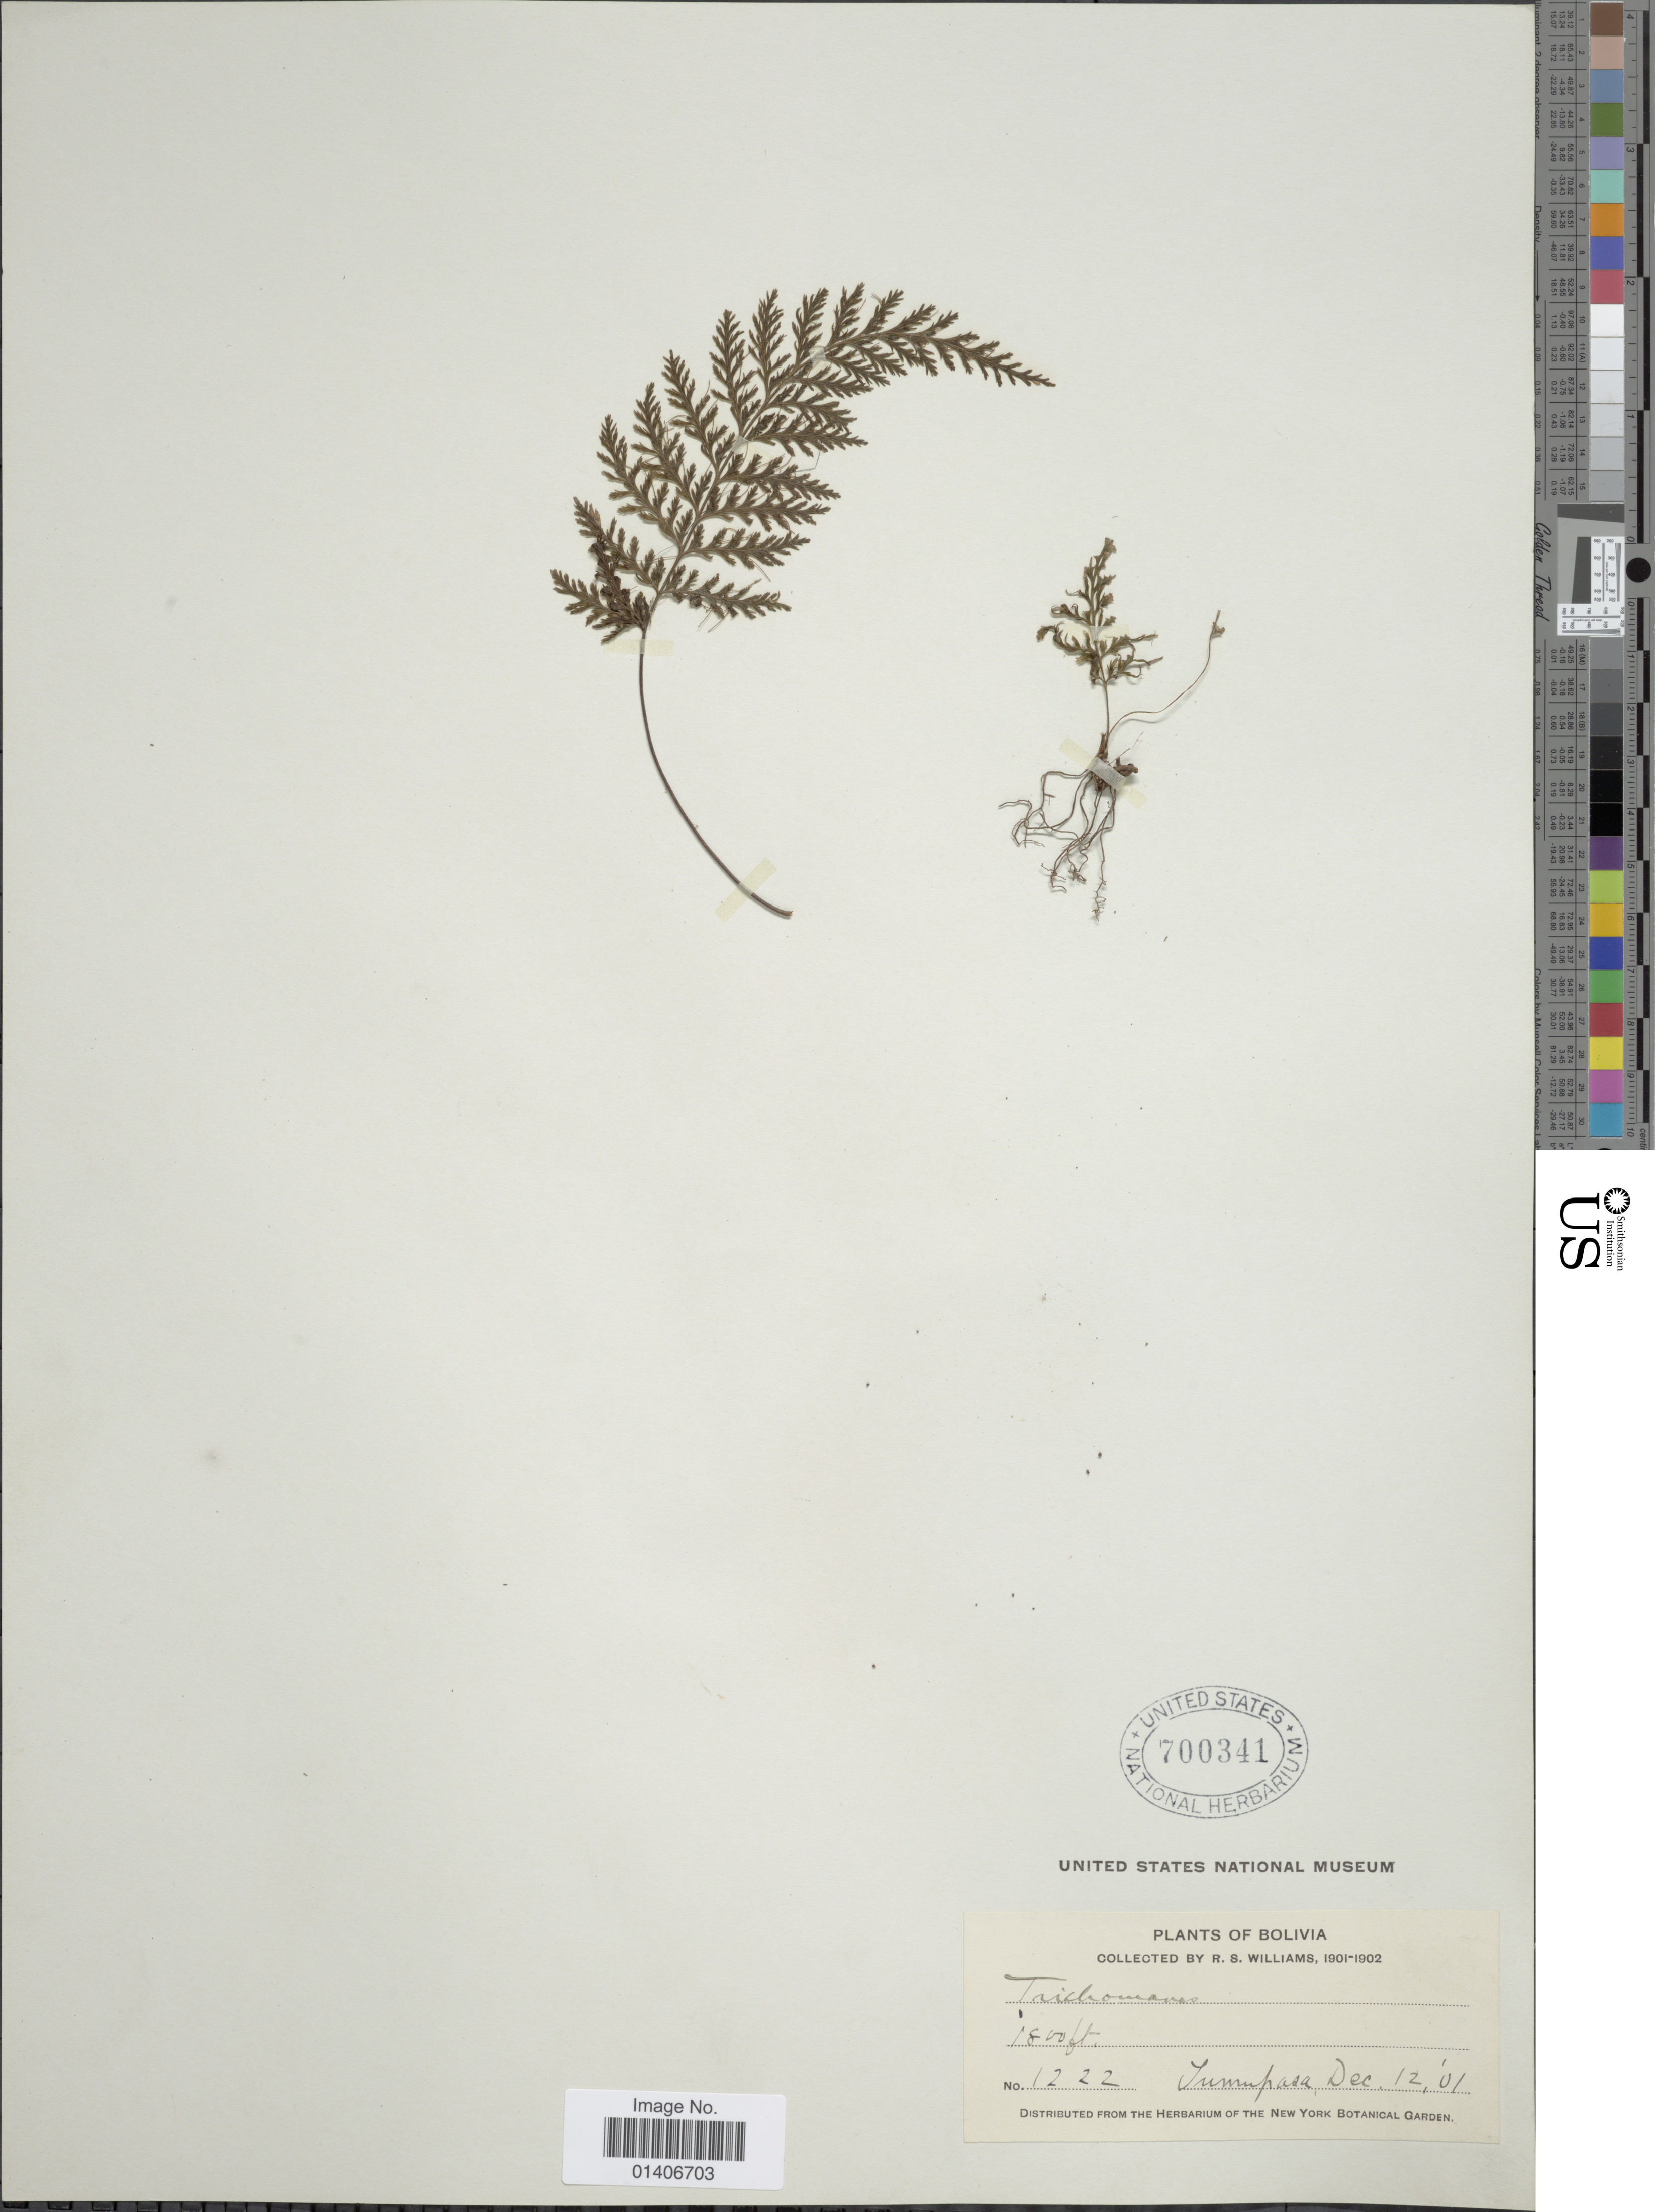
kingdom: Plantae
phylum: Tracheophyta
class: Polypodiopsida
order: Hymenophyllales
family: Hymenophyllaceae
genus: Abrodictyum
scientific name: Abrodictyum rigidum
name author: (Sw.) Ebihara & Dubuisson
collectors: R. S. Williams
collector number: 1222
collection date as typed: Dec. 12, '01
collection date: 1901-12-12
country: Bolivia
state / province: La Paz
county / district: Iturralde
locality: Tumupasa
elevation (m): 549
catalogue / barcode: US 700341